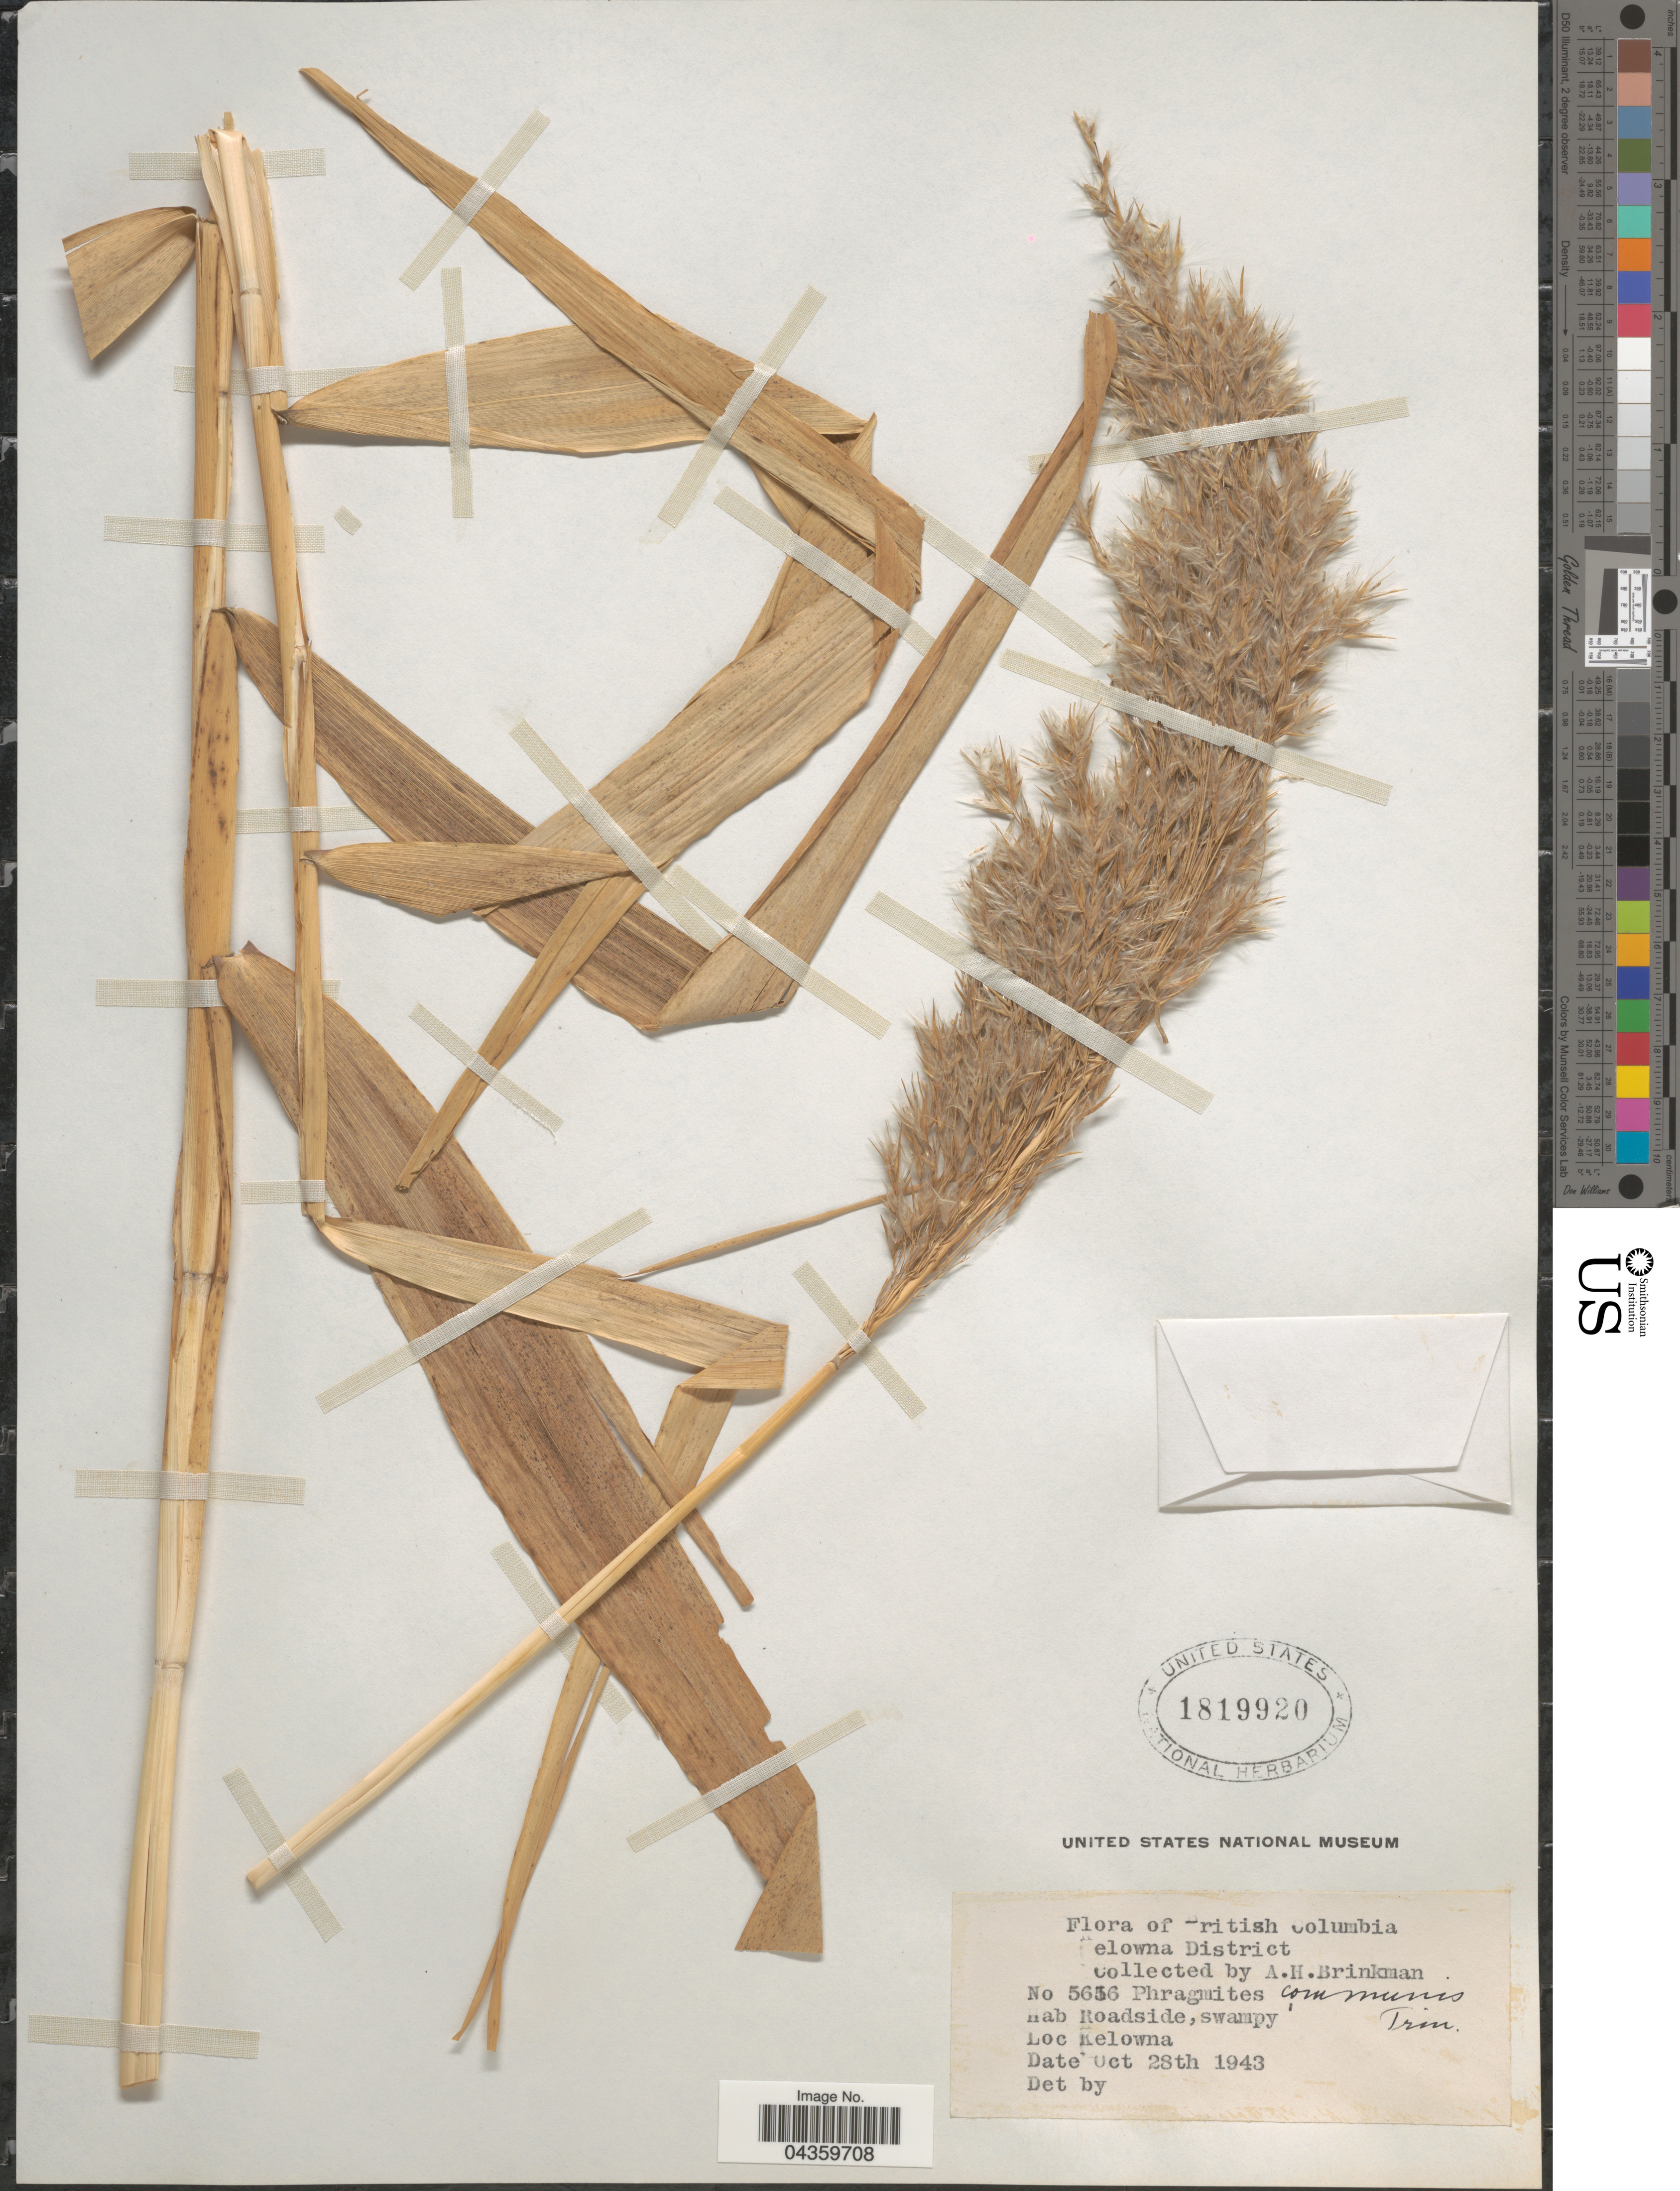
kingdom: Plantae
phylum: Tracheophyta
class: Liliopsida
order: Poales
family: Poaceae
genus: Phragmites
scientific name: Phragmites australis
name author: (Cav.) Trin. ex Steud.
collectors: A. Brinkman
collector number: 5656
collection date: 1943-10-28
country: Canada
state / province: British Columbia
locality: Kelowna District. Roadside, swampy. Kelowna.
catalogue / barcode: US 1819920